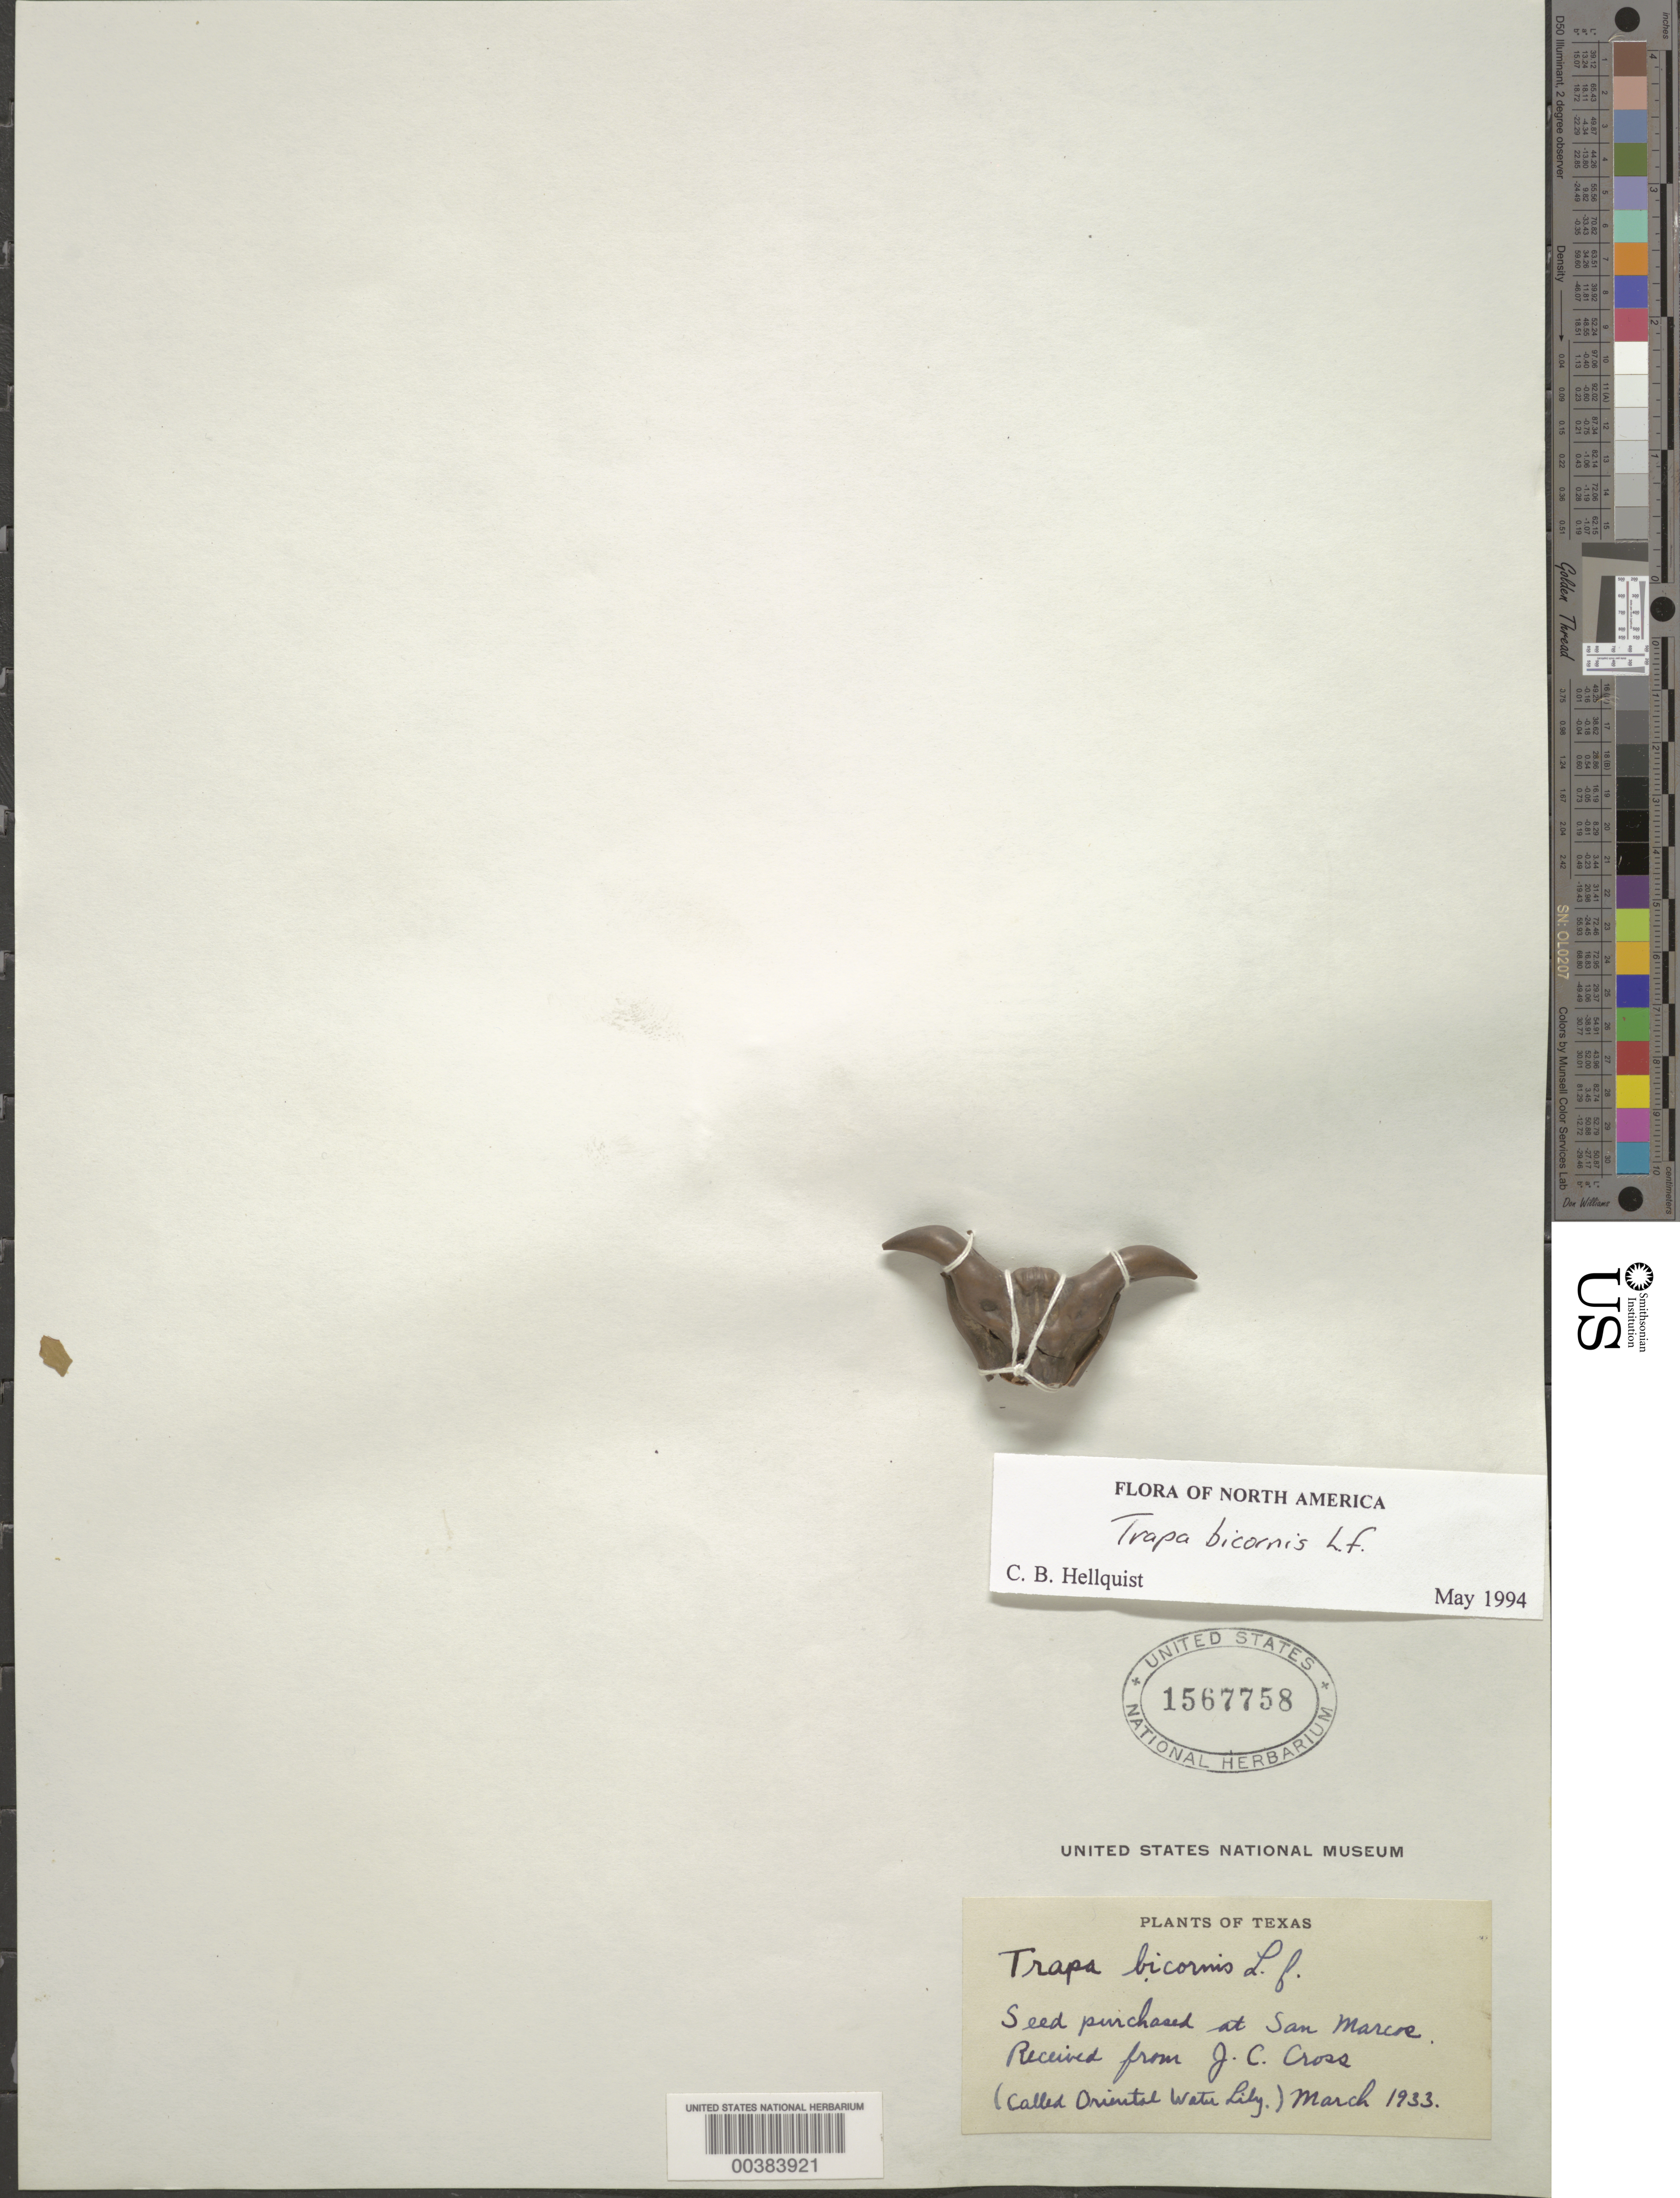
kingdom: Plantae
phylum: Tracheophyta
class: Magnoliopsida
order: Boraginales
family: Lennoaceae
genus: Pholisma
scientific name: Pholisma sonorae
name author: (Torr. ex A. Gray) Yatsk.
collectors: F. A. Thackery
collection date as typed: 1931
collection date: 1931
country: United States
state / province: California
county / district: Imperial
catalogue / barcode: US 1627586